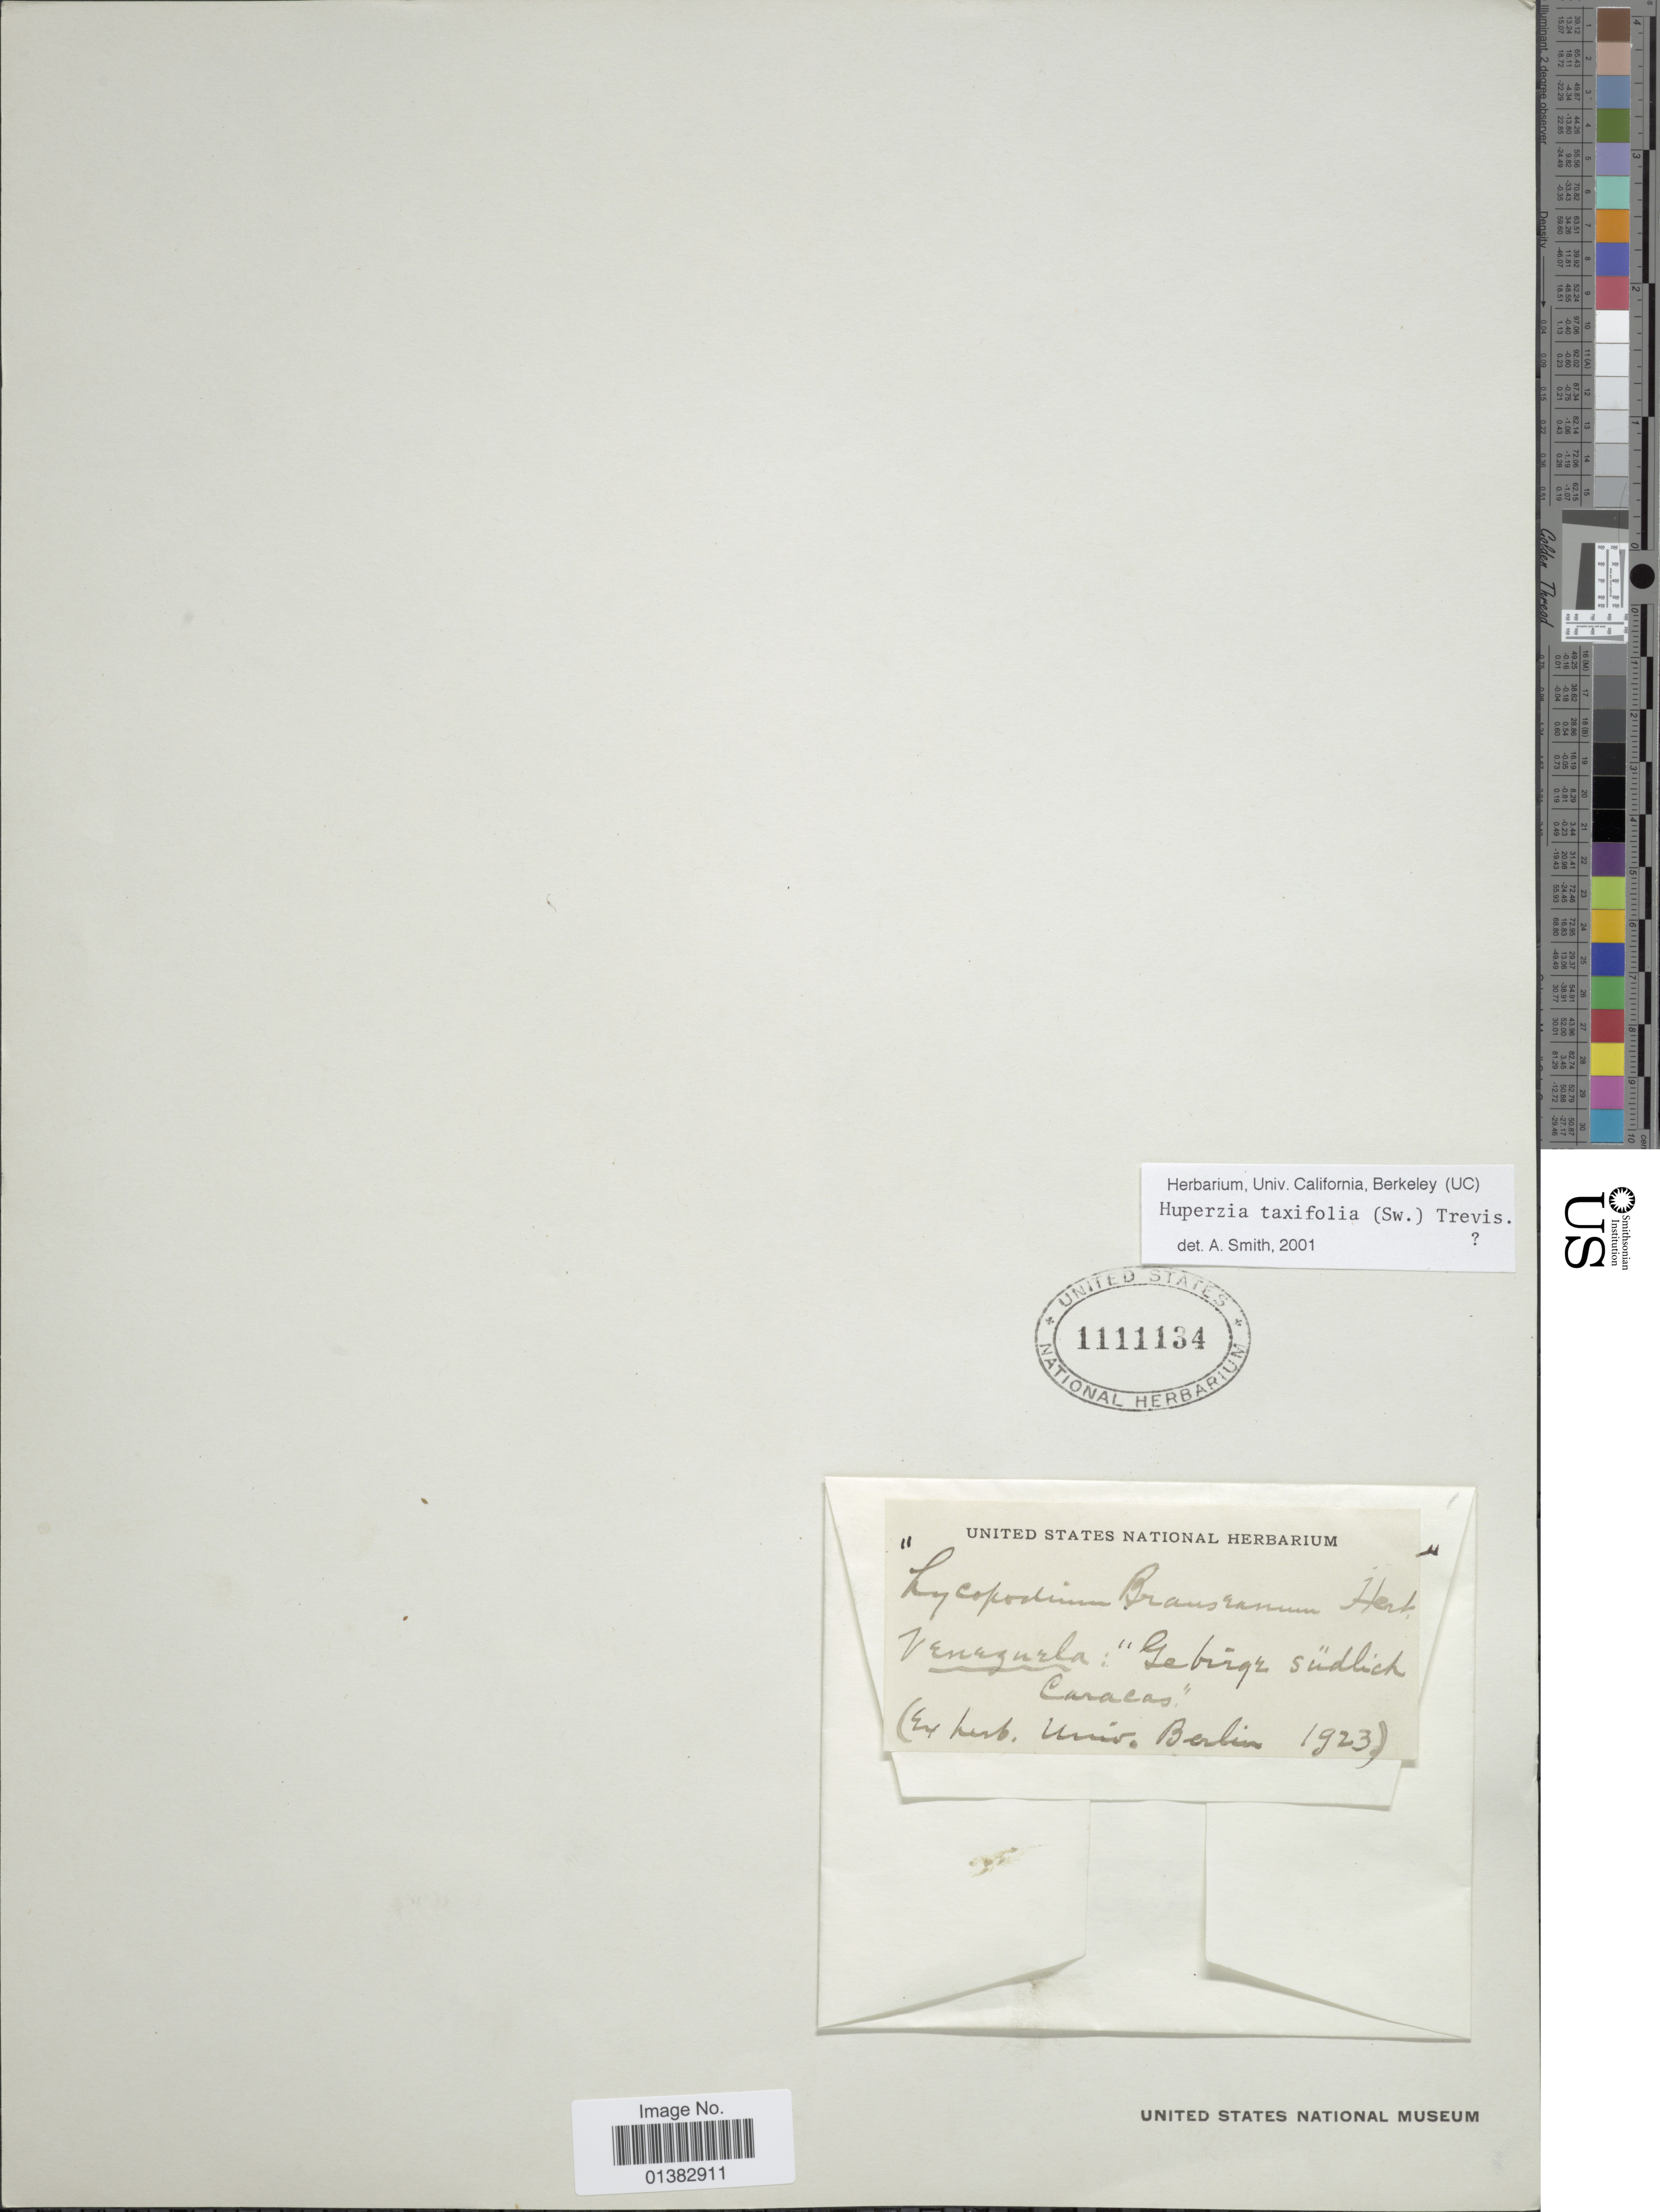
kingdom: Plantae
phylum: Tracheophyta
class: Lycopodiopsida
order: Lycopodiales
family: Lycopodiaceae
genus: Phlegmariurus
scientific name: Phlegmariurus taxifolius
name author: (Sw.) Á. Löve & D. Löve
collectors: ex herb. Berlin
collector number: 1923?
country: Venezuela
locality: Gebirge südlich Caracas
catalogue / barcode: US 1111134